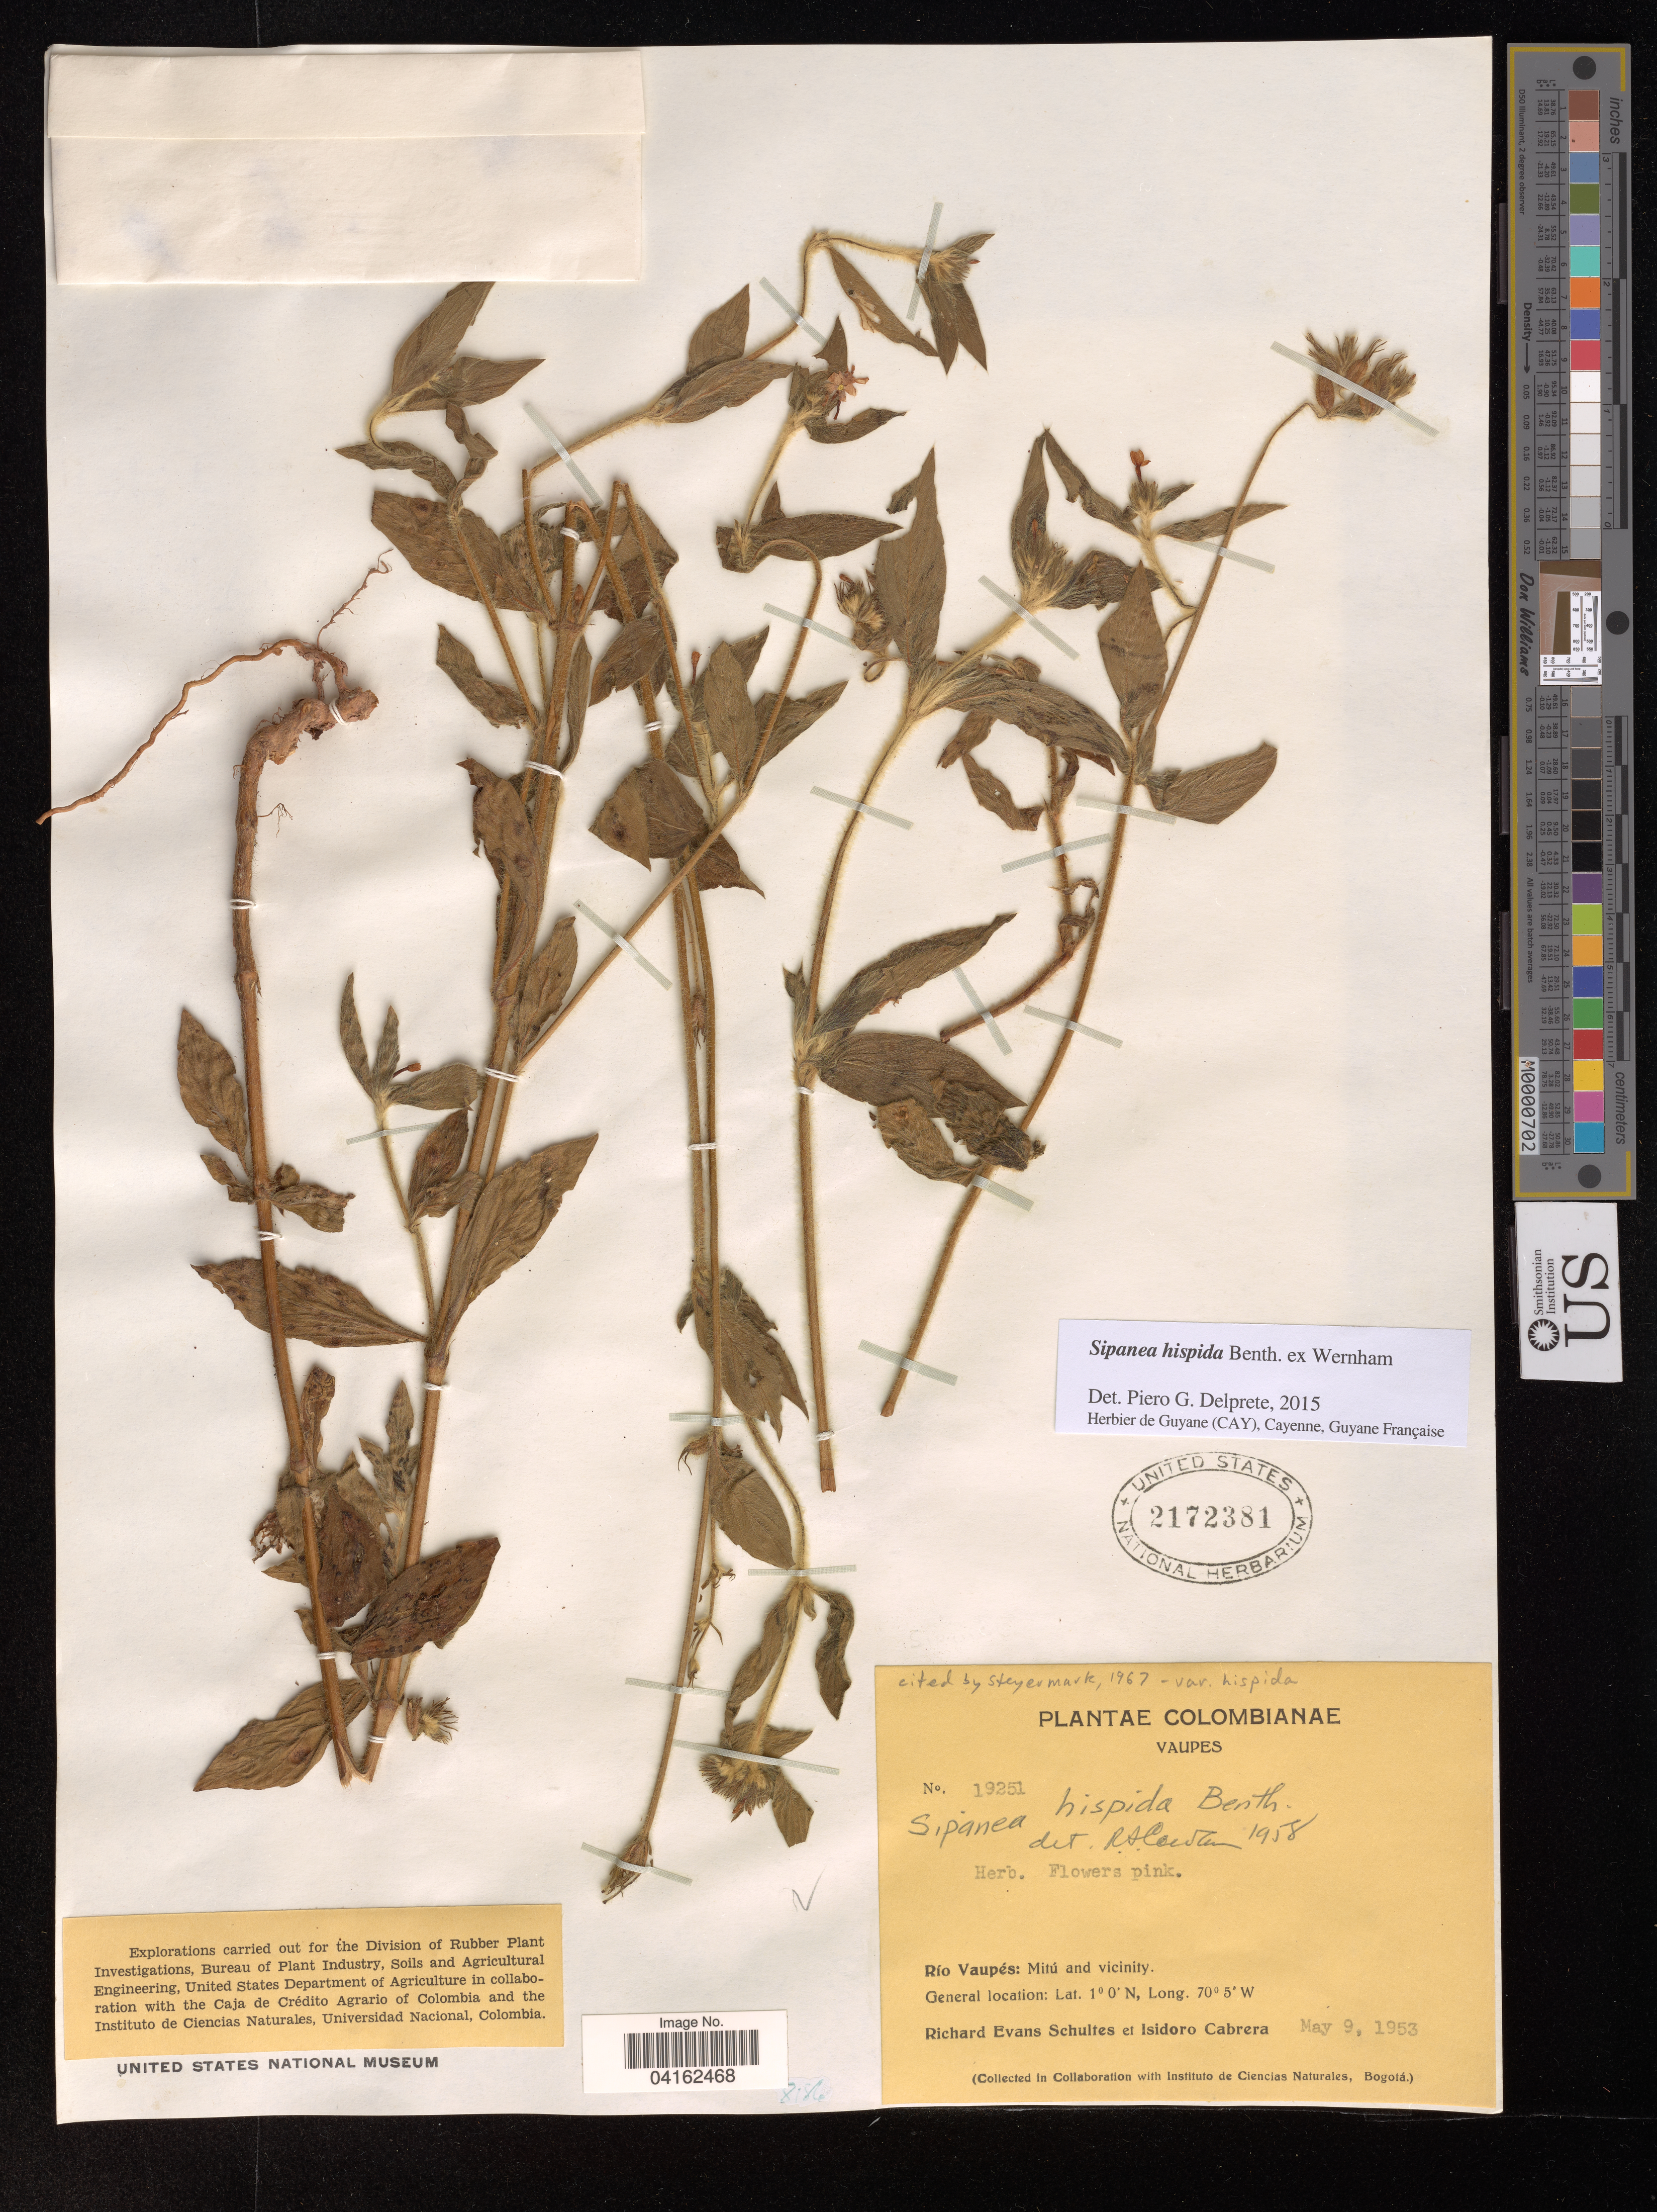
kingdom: Plantae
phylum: Tracheophyta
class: Magnoliopsida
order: Gentianales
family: Rubiaceae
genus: Sipanea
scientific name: Sipanea hispida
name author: Benth. ex Wernham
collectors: R. E. Schultes & I. Cabrera R.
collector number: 19251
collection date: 1953-05-09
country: Colombia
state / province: Vaupés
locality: Río Vaupés: Mitú and vicinity.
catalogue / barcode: US 2172381